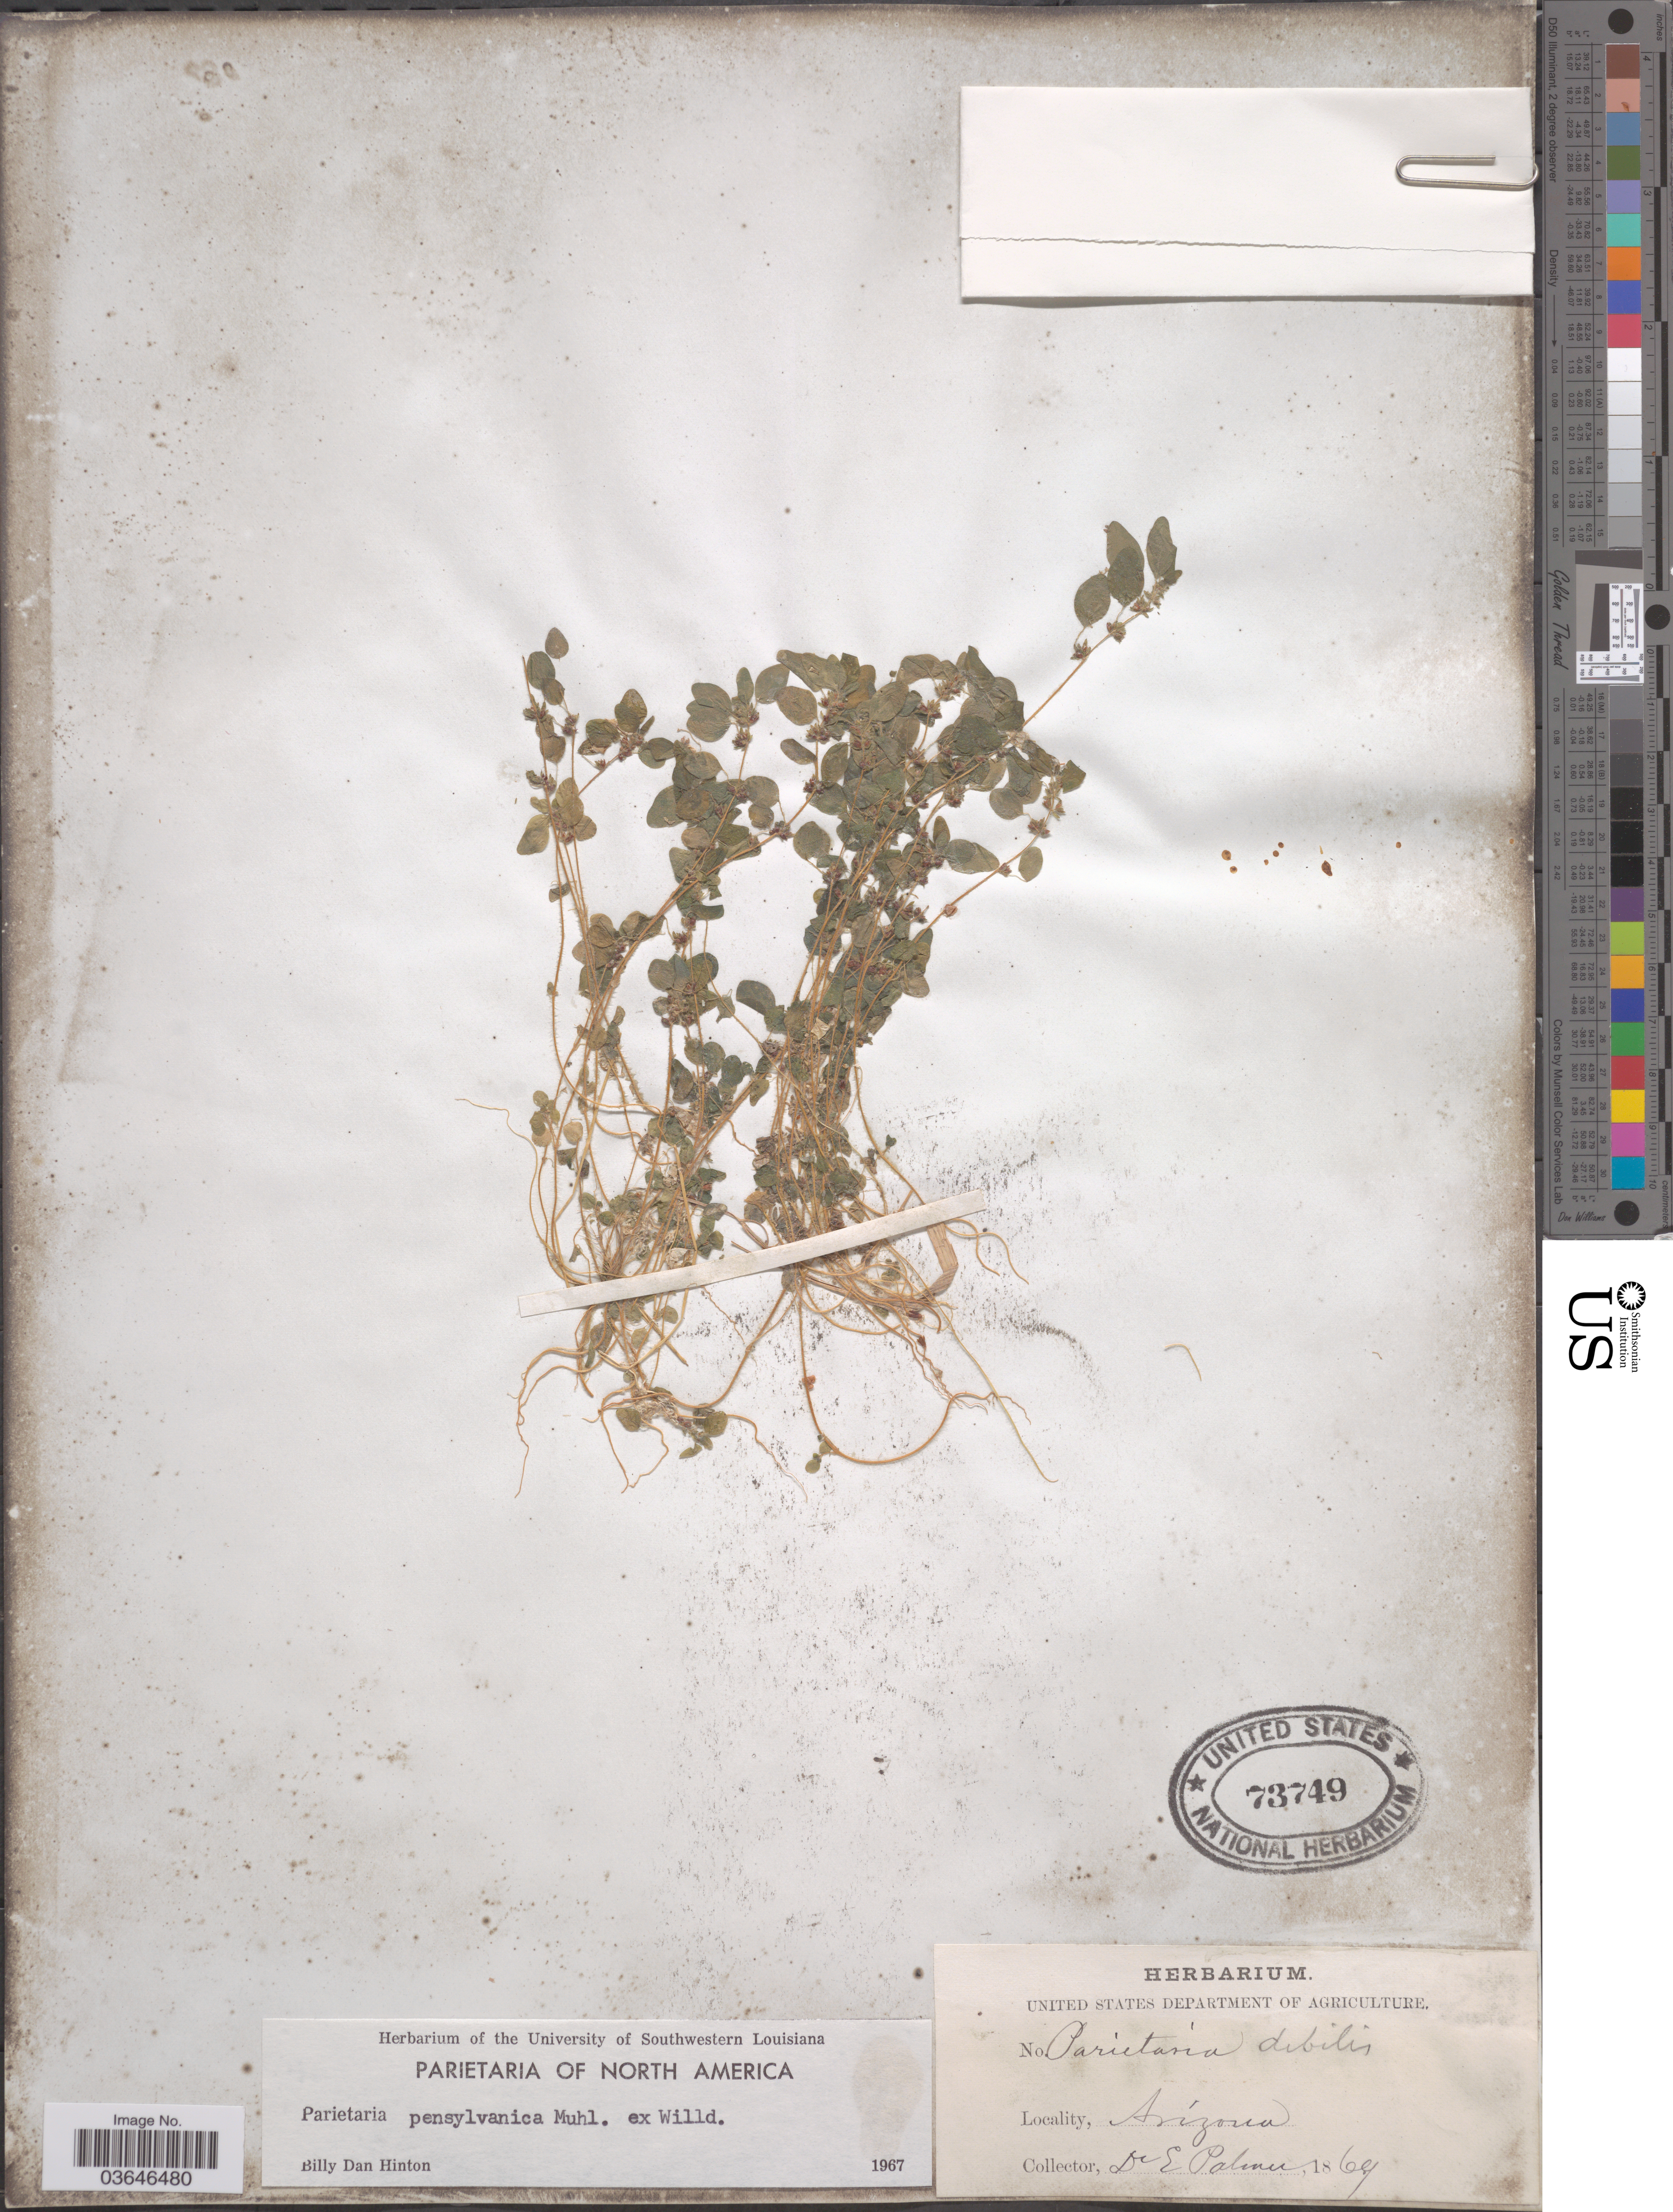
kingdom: Plantae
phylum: Tracheophyta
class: Magnoliopsida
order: Rosales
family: Urticaceae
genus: Parietaria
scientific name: Parietaria pensylvanica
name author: Muhl. ex Willd.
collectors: E. Palmer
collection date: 1869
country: United States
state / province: Arizona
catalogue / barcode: US 73749